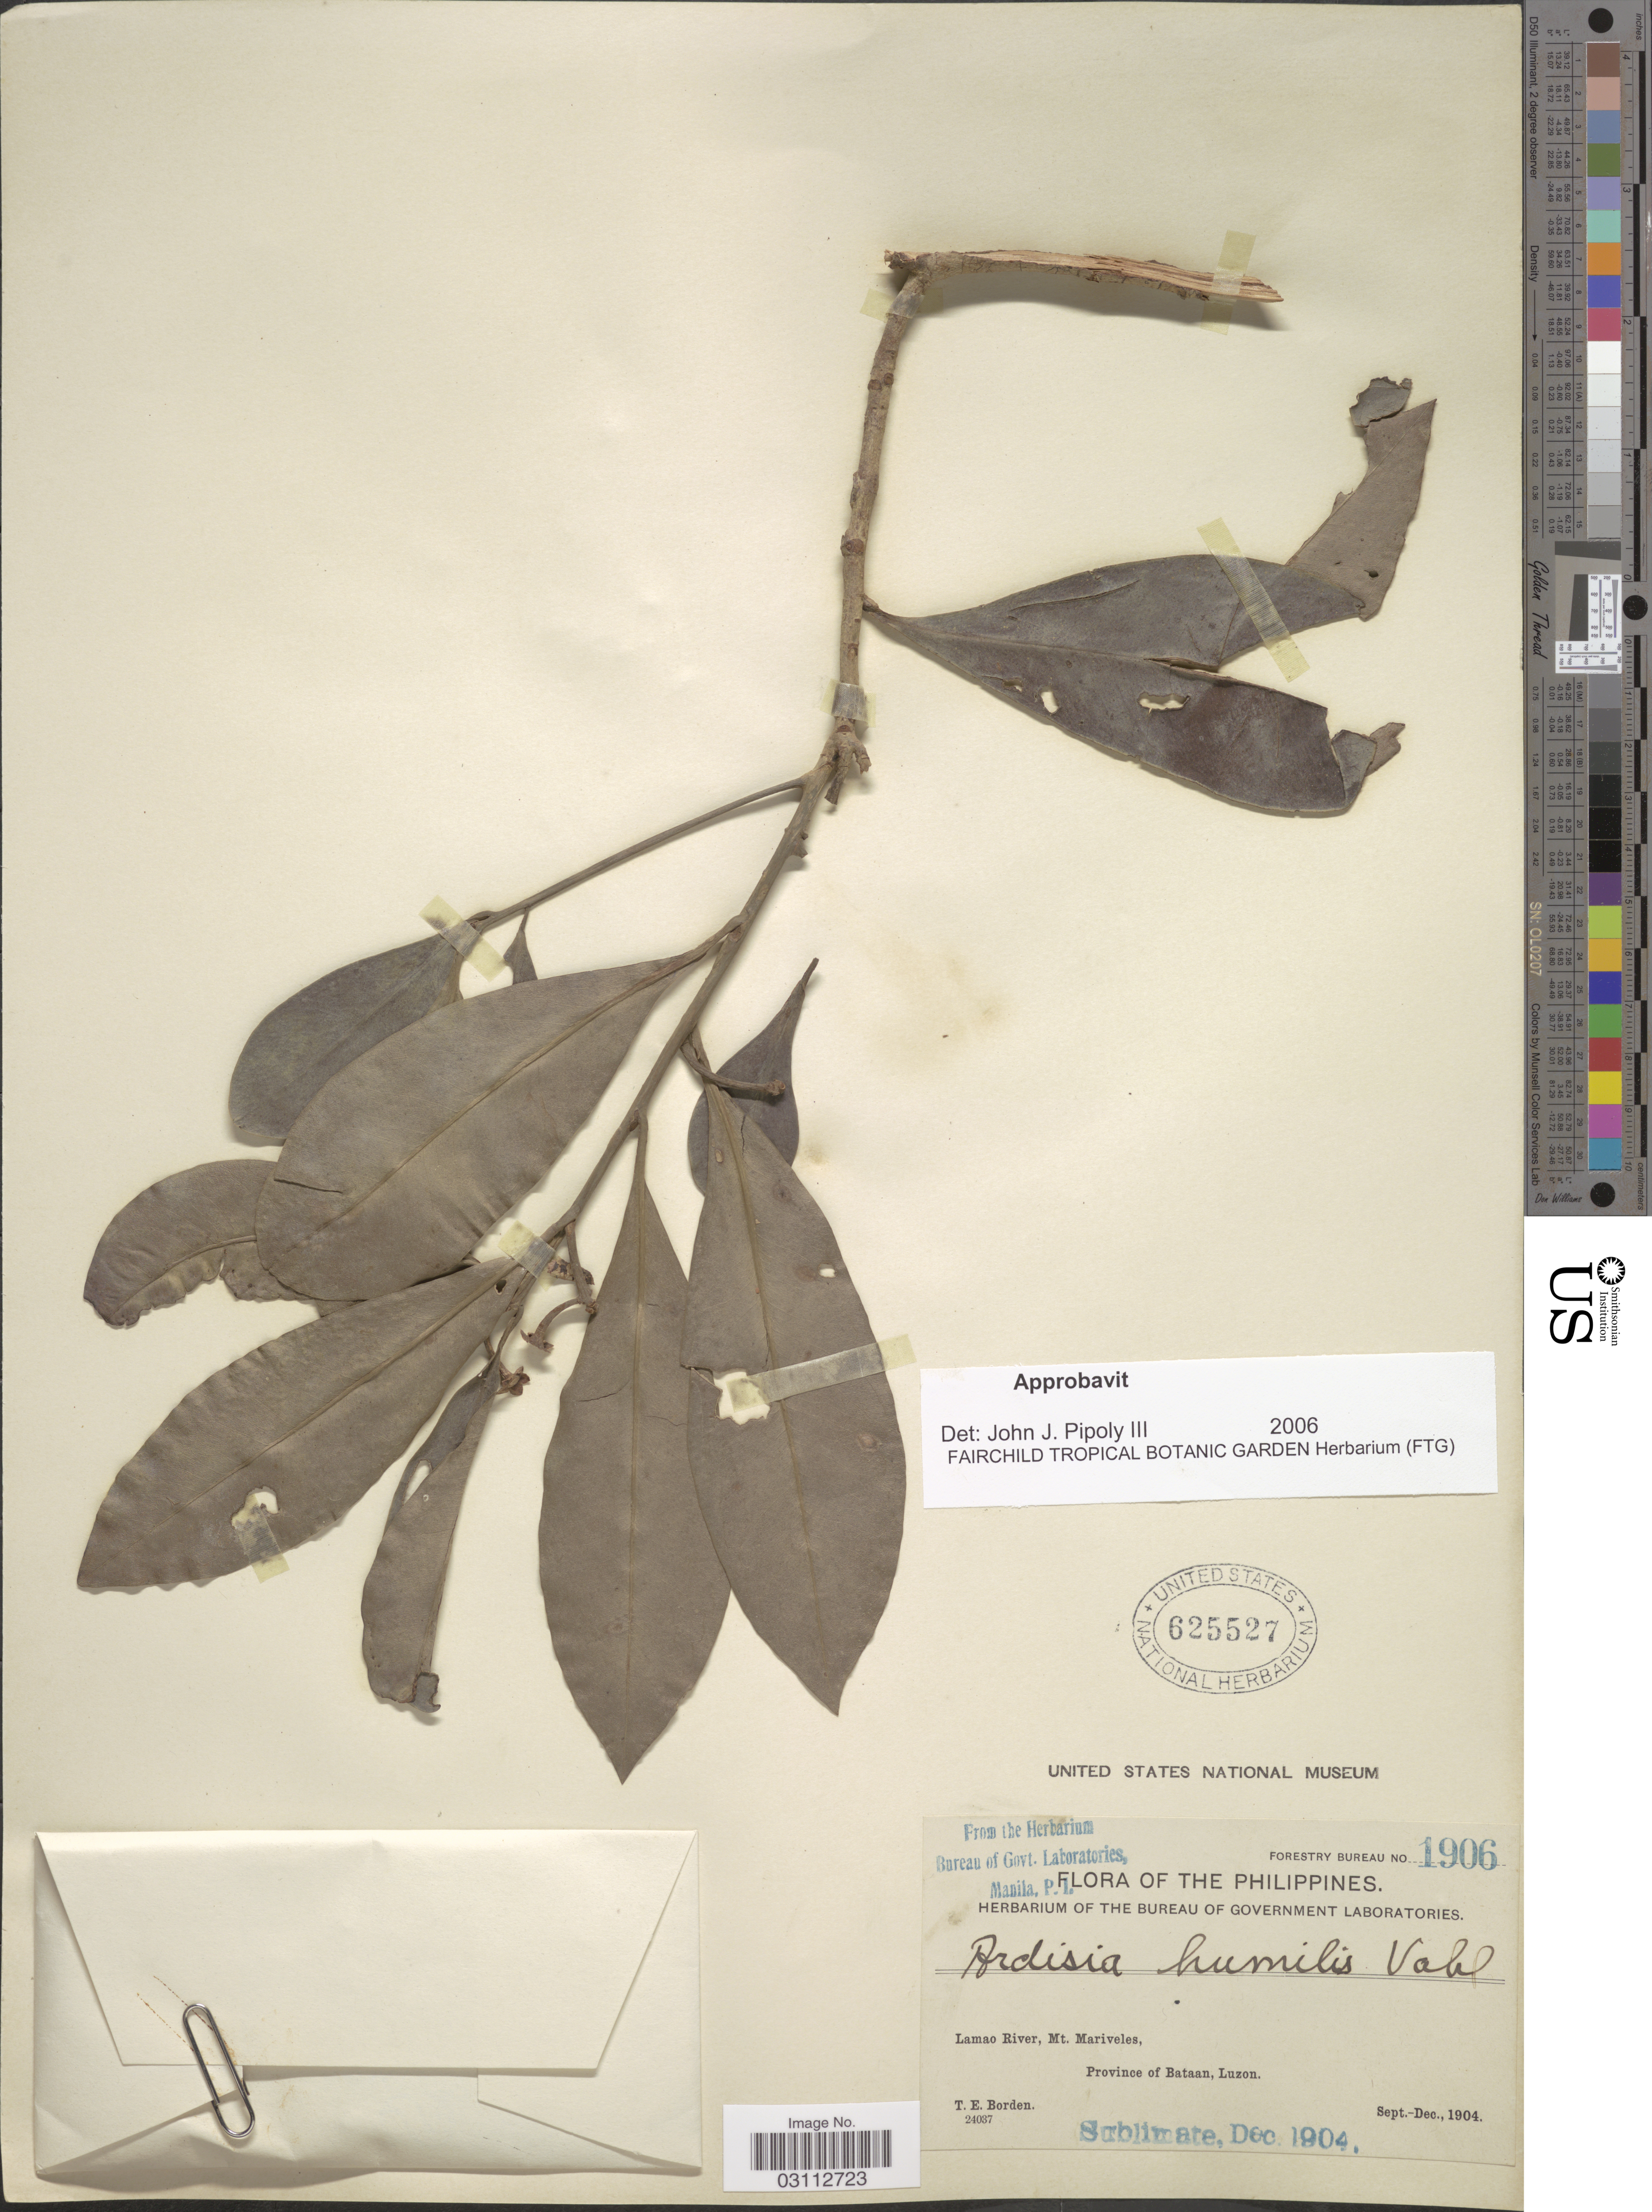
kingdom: Plantae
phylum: Tracheophyta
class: Magnoliopsida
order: Ericales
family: Primulaceae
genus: Ardisia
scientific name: Ardisia humilis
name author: Vahl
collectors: T. E. Borden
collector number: Forestry Bureau 1906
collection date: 1904-09/1904-12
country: Philippines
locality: Lamao River, Mt. Mariveles, Province of Bataan, Luzon.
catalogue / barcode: US 625527